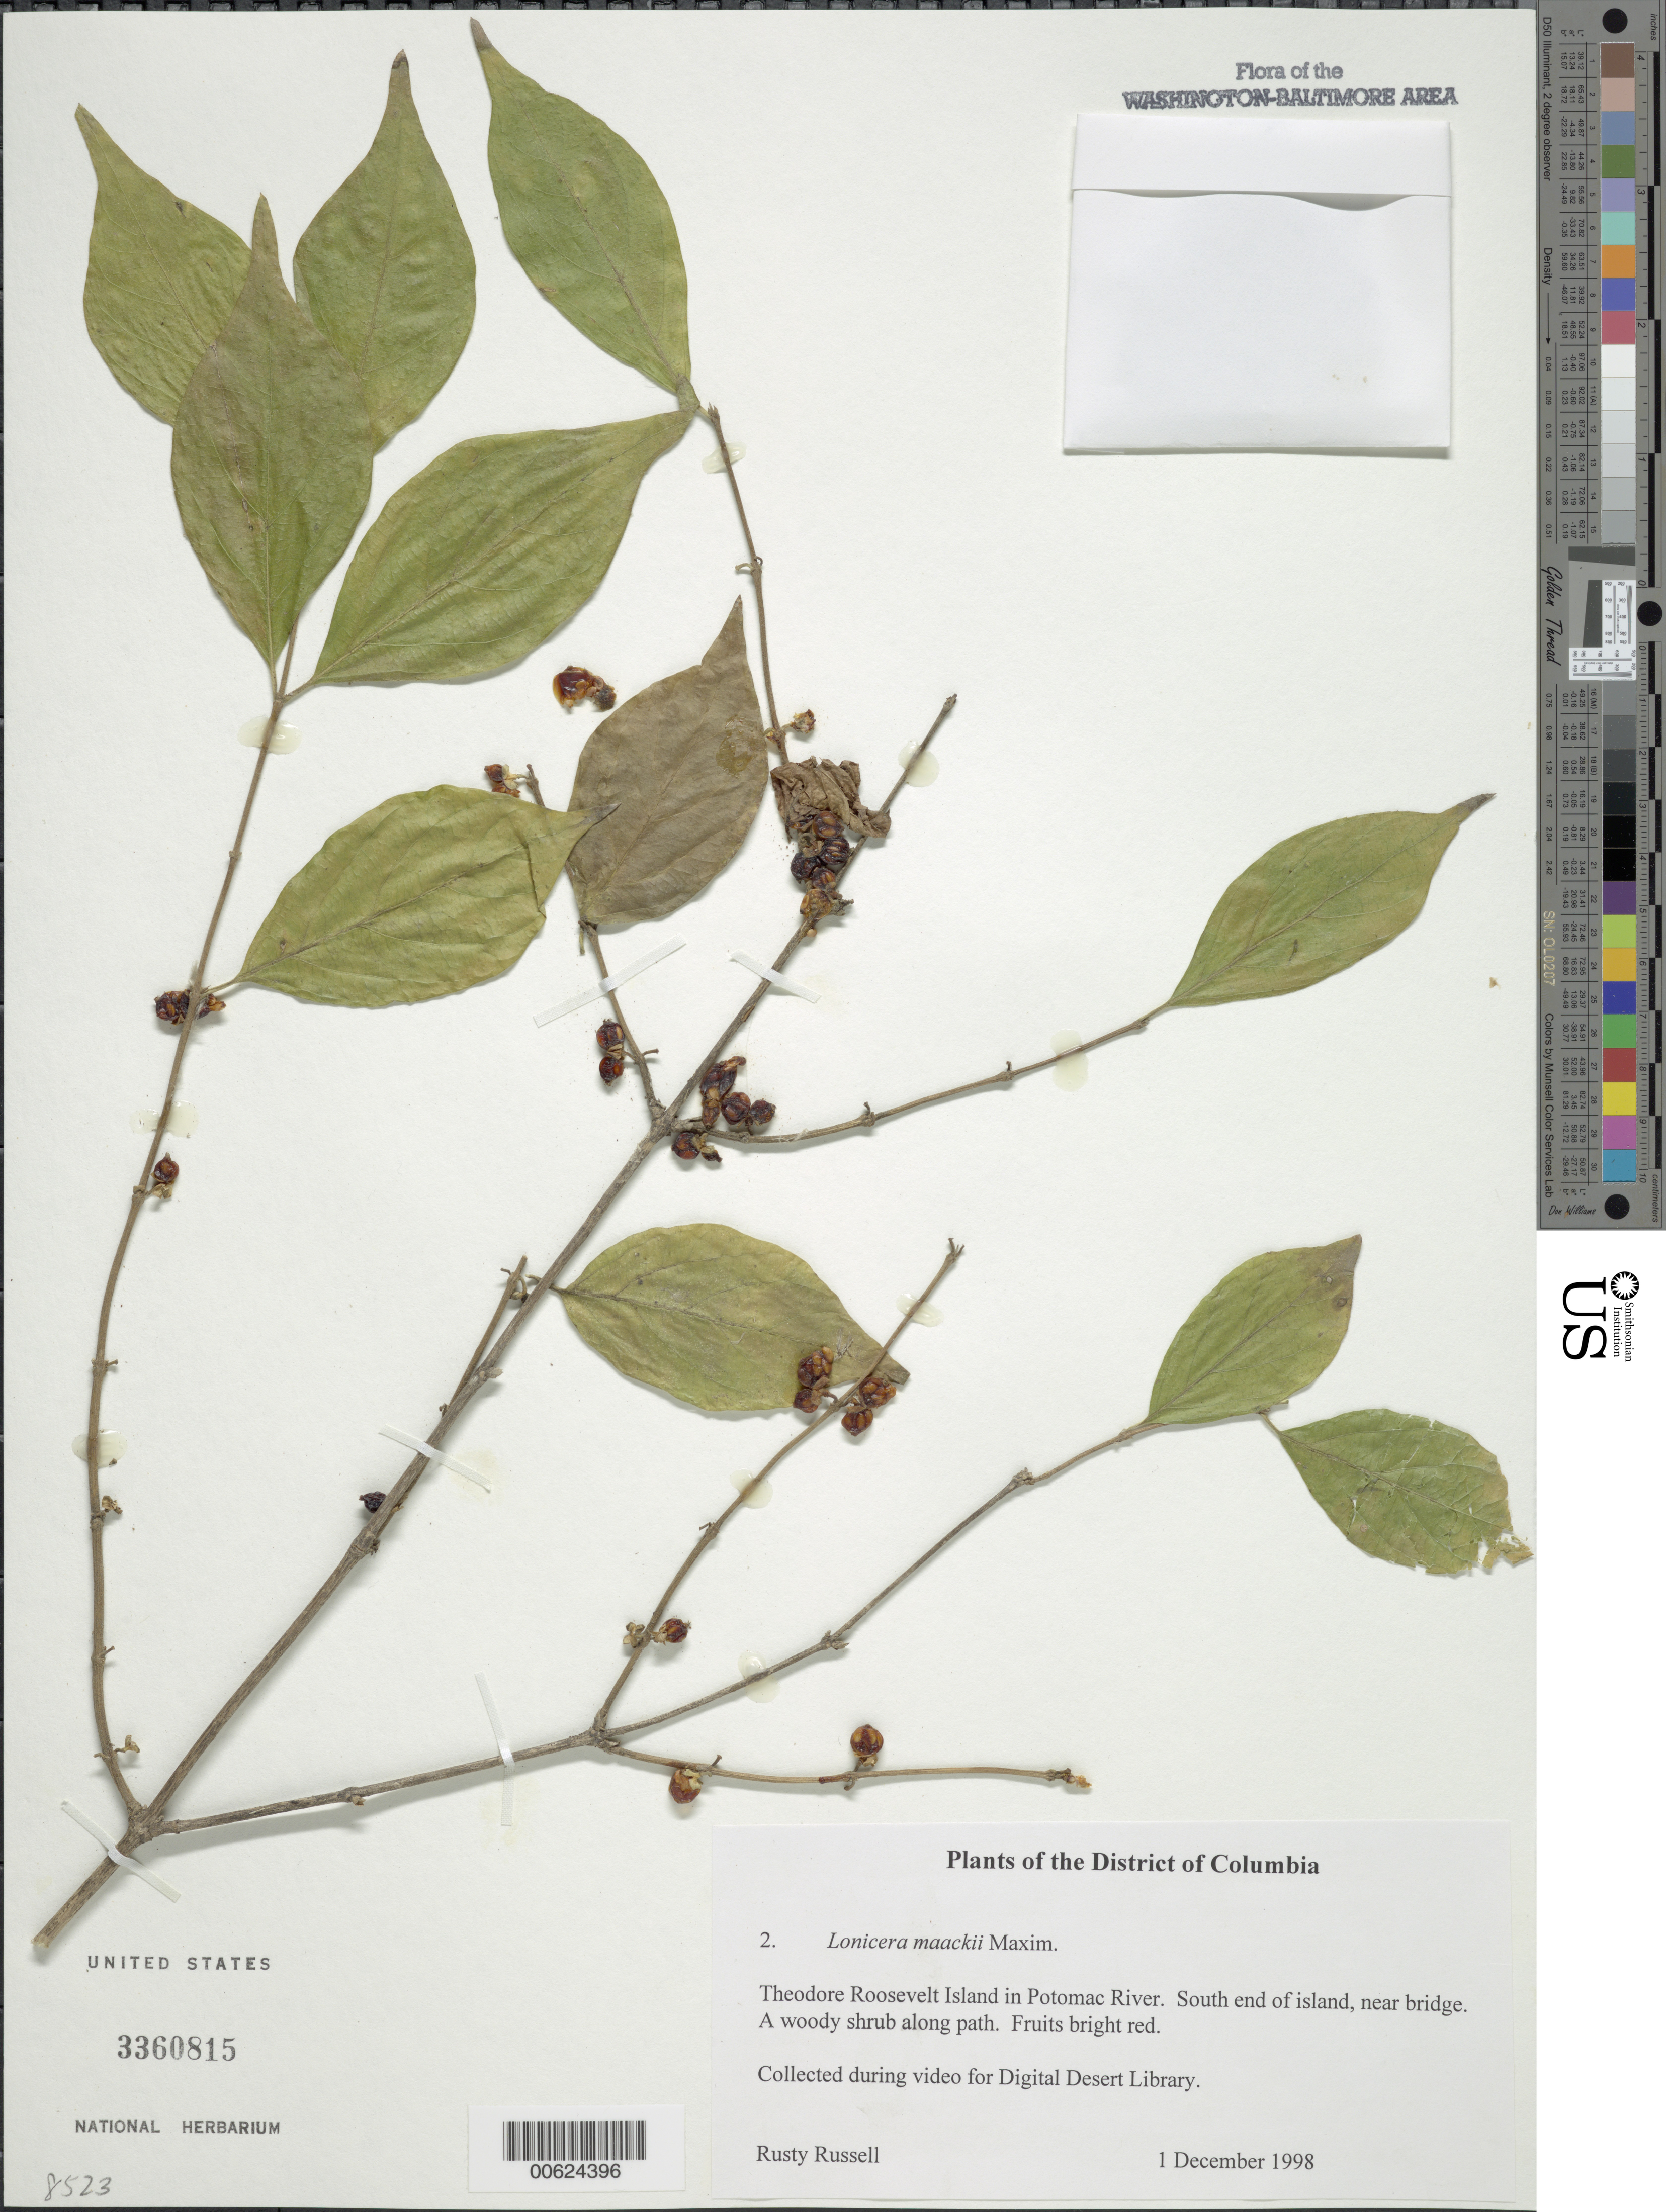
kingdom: Plantae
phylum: Tracheophyta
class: Magnoliopsida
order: Dipsacales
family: Caprifoliaceae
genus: Lonicera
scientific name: Lonicera maackii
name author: (Rupr.) Maxim.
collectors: R. Russell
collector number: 2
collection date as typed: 01 Dec 1998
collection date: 1998-12-01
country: United States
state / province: District of Columbia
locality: Theodore Roosevelt Island in Potomac River. south end of Island, near Bridge.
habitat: Along path.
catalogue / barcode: US 3360815